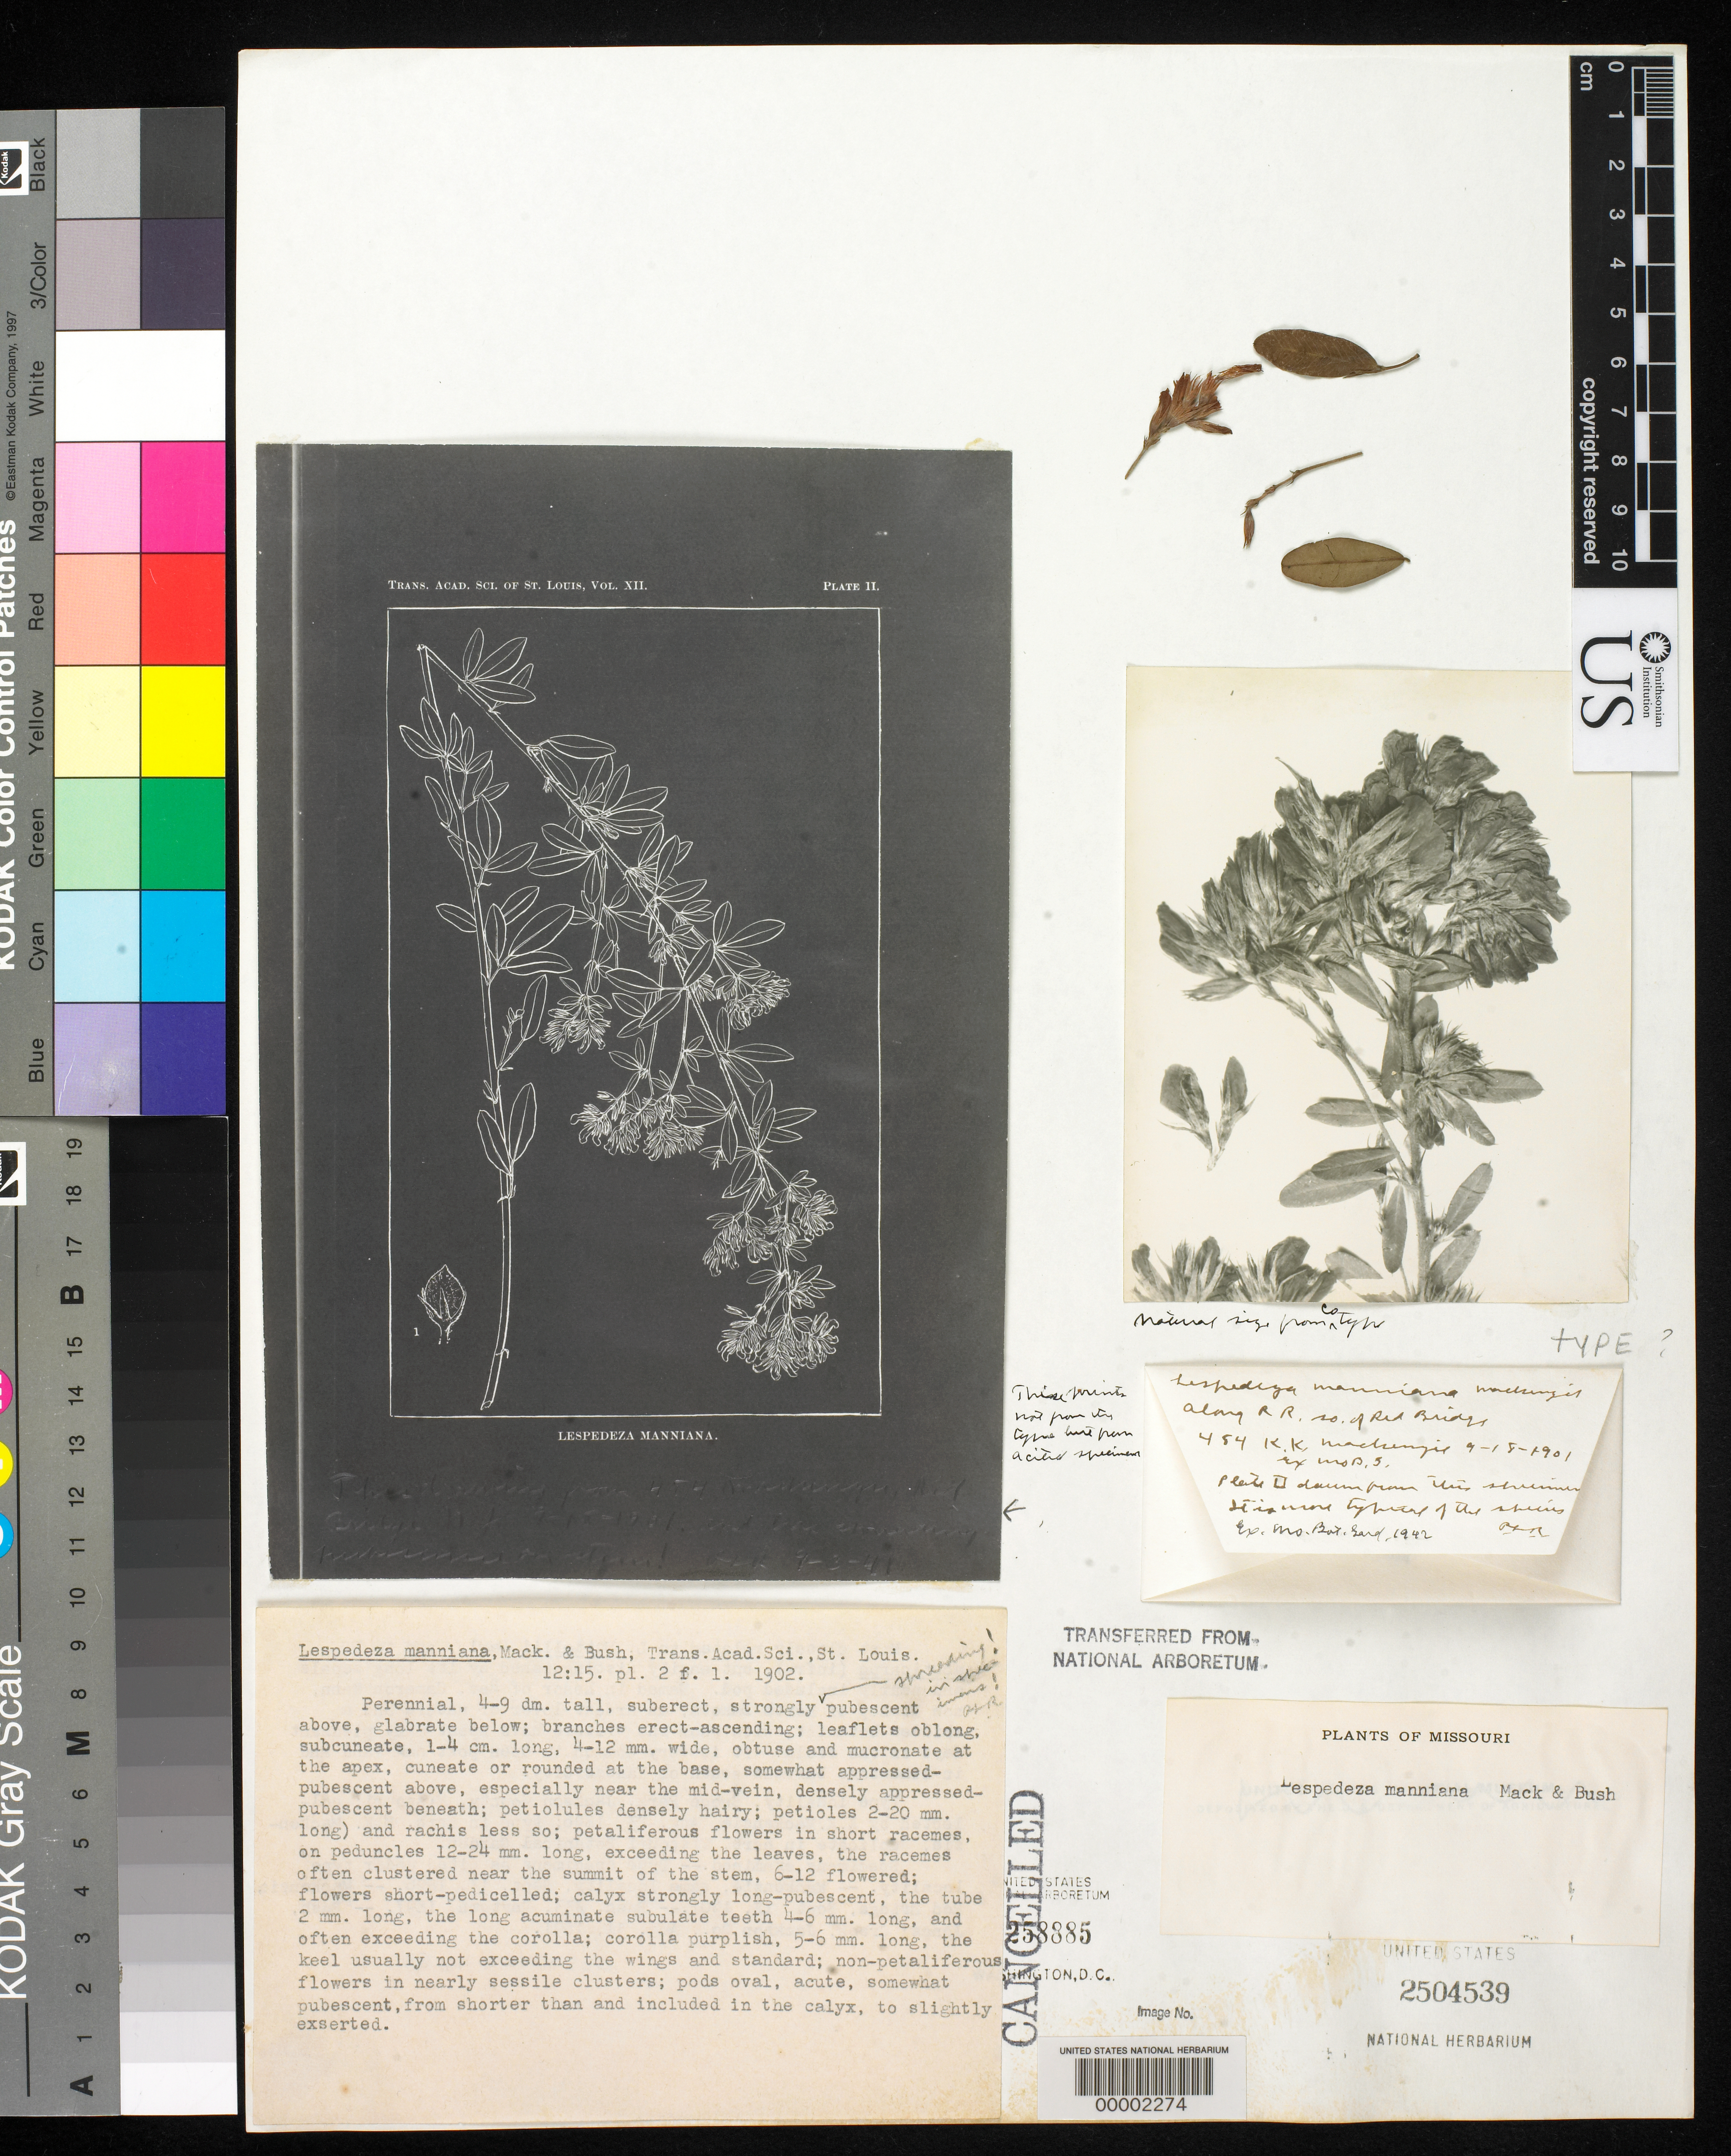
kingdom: Plantae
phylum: Tracheophyta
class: Magnoliopsida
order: Fabales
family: Fabaceae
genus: Lespedeza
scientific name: Lespedeza manniana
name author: Mack. & Bush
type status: Paratype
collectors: K. K. Mackenzie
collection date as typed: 1901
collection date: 1901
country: United States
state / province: Missouri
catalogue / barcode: US 2504539